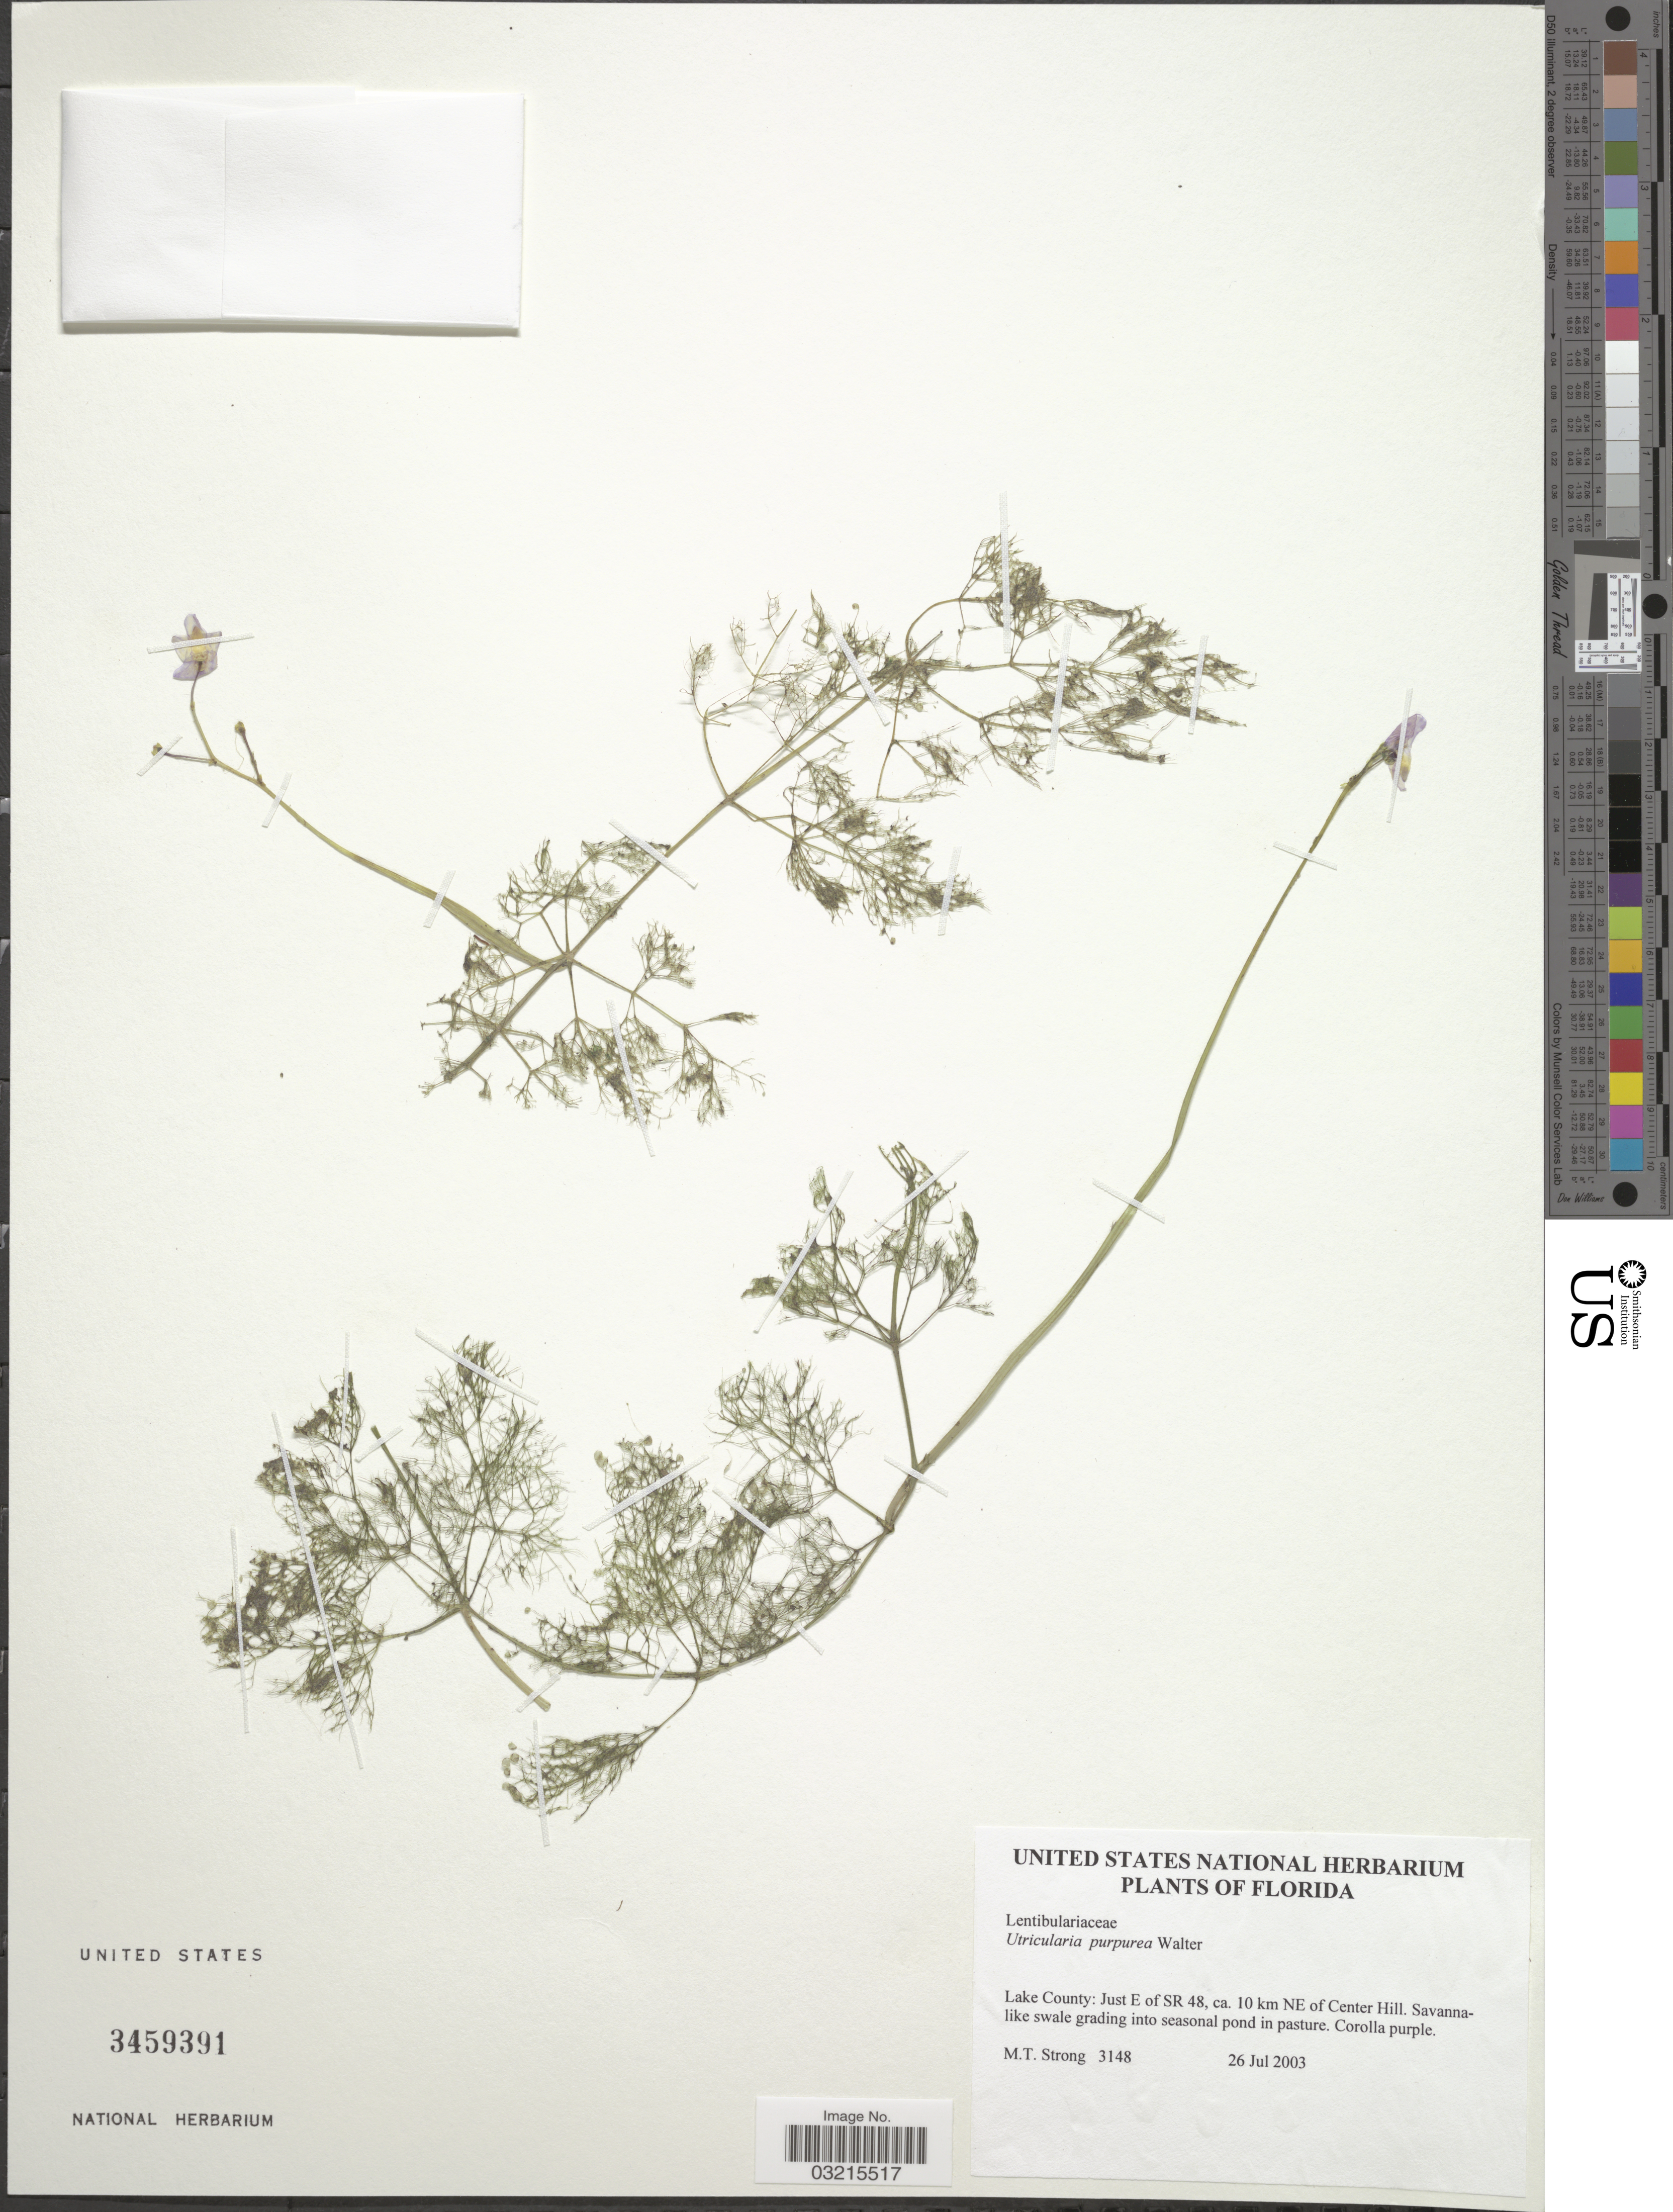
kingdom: Plantae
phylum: Tracheophyta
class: Magnoliopsida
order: Lamiales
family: Lentibulariaceae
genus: Utricularia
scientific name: Utricularia purpurea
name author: Walter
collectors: M. T. Strong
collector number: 3148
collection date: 2003-07-26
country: United States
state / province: Florida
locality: Lake County: Just E of SR 48, ca. 10 km NE of Center Hill.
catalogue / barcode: US 3459391